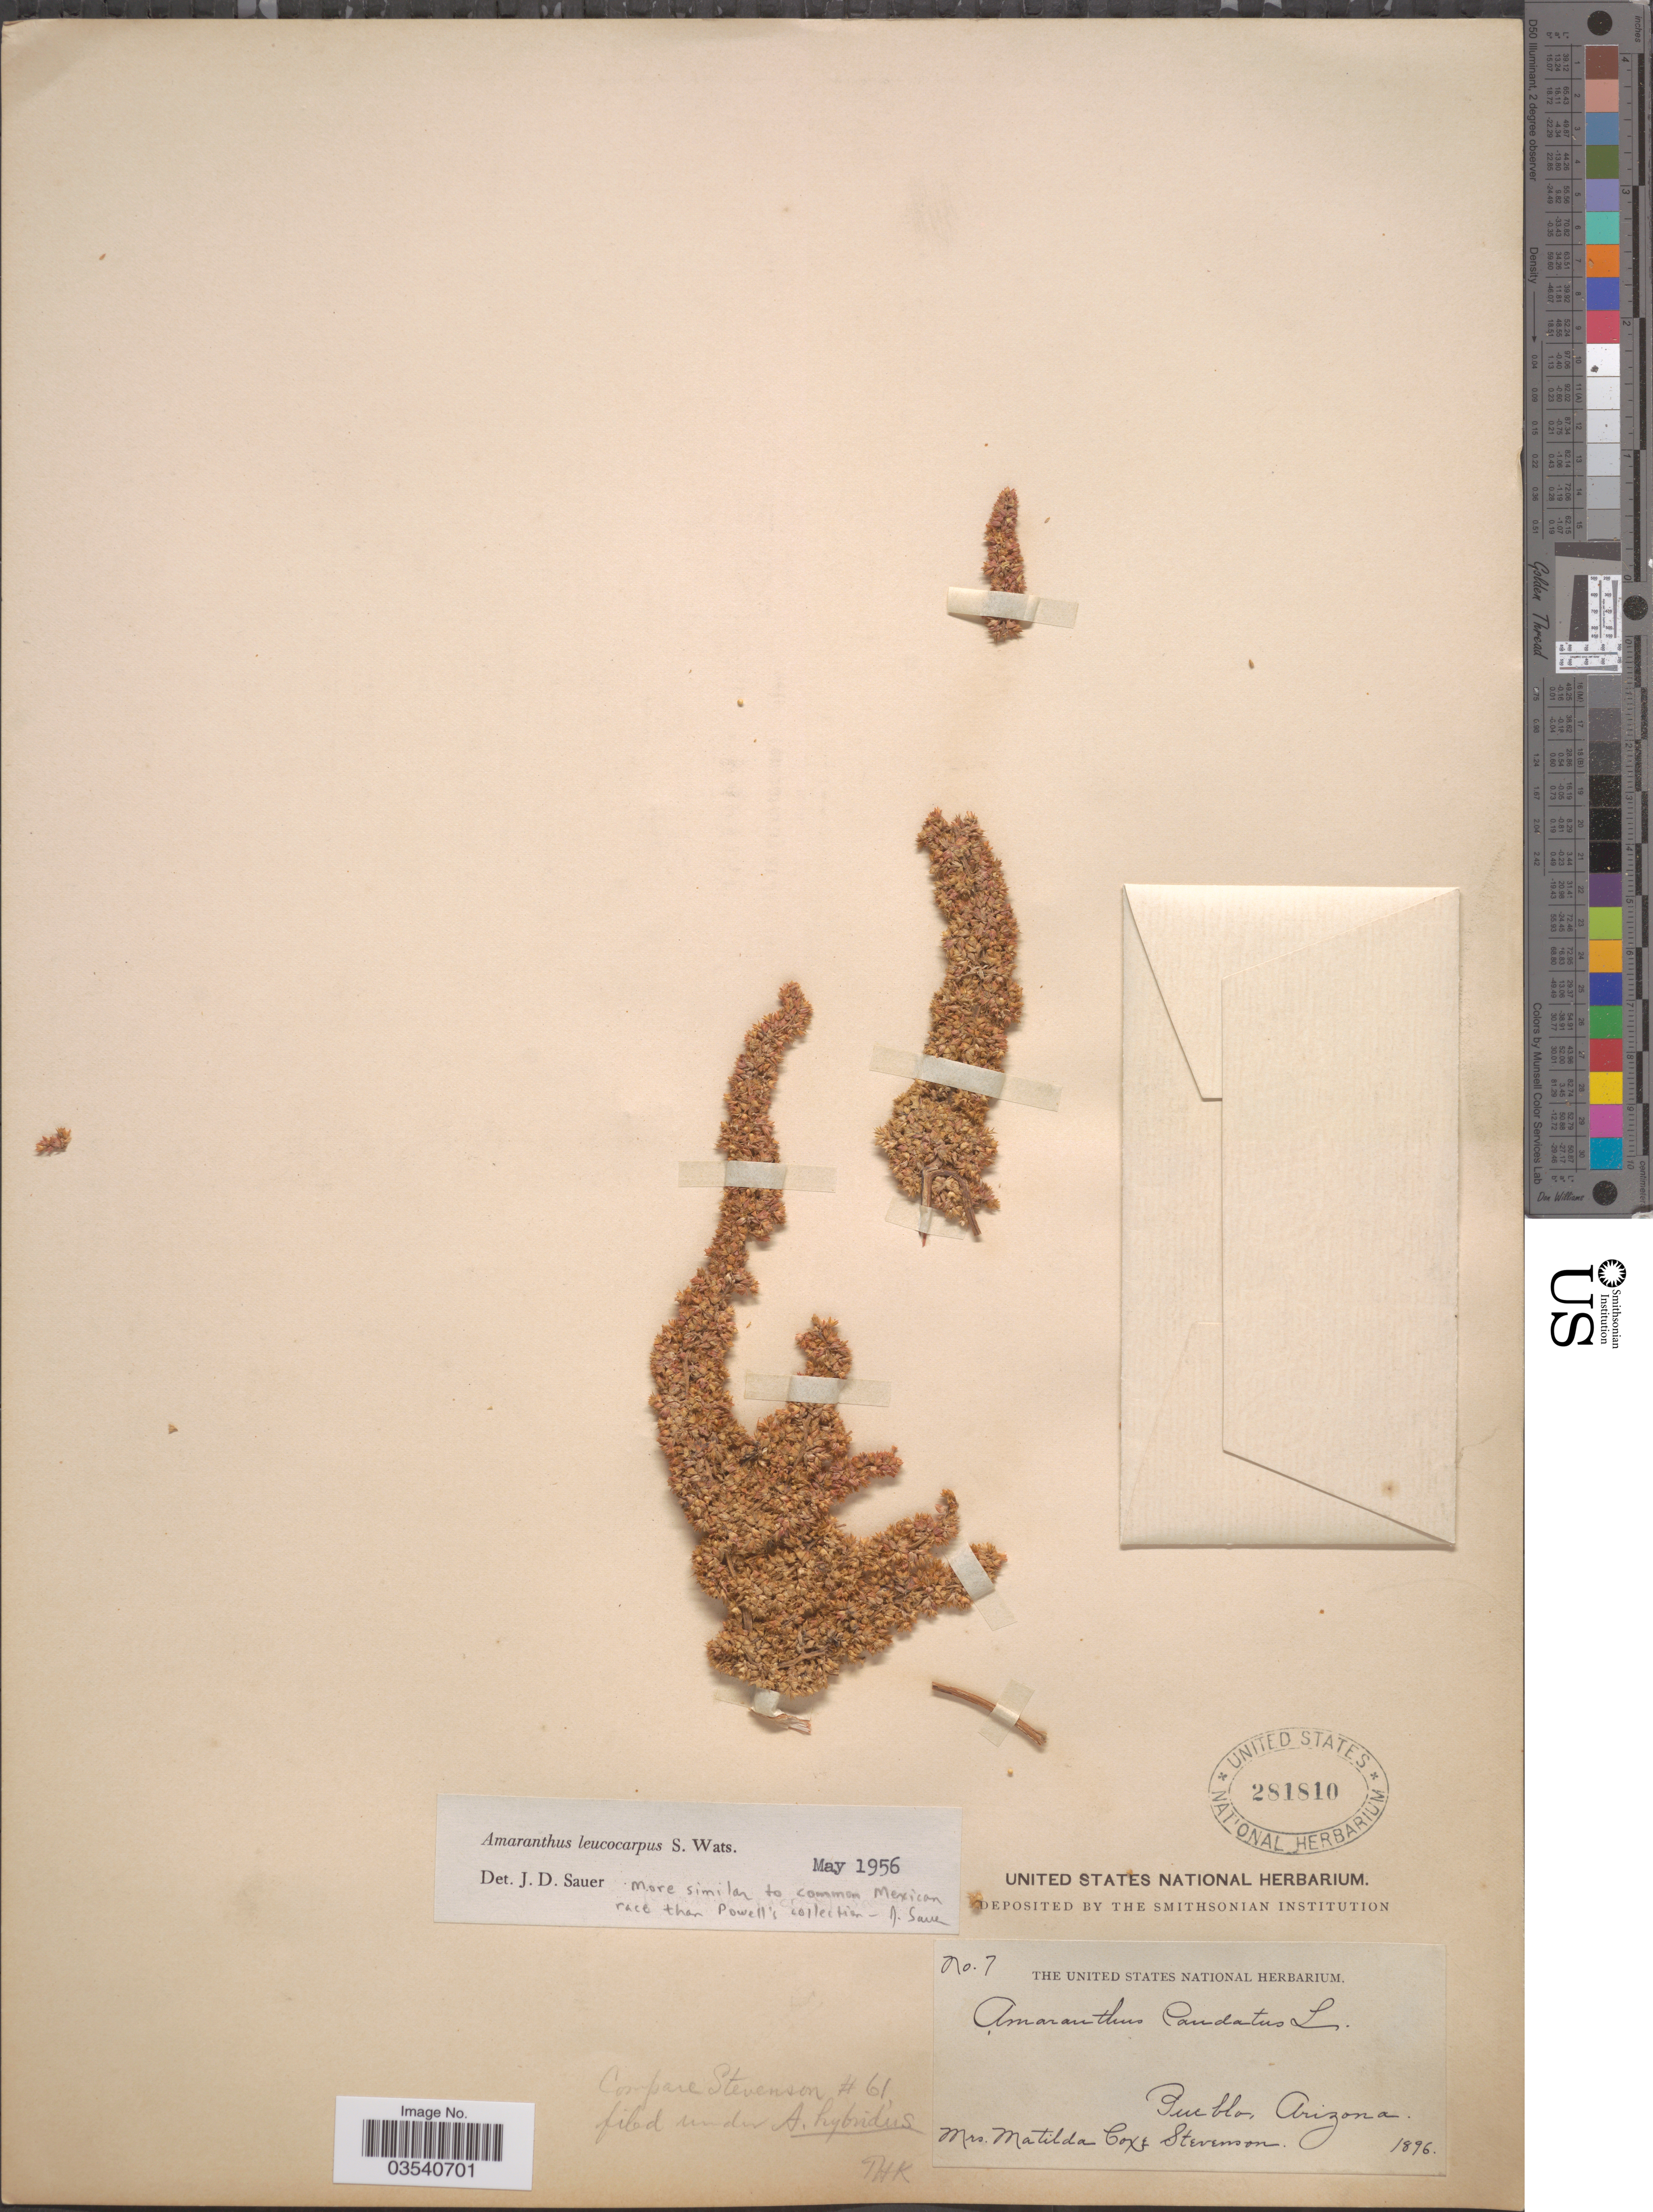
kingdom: Plantae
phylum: Tracheophyta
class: Magnoliopsida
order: Caryophyllales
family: Amaranthaceae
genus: Amaranthus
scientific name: Amaranthus leucocarpus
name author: S. Watson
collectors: M. Cox & Stevenson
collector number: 7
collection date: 1896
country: United States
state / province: Arizona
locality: Pueblo.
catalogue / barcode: US 281810